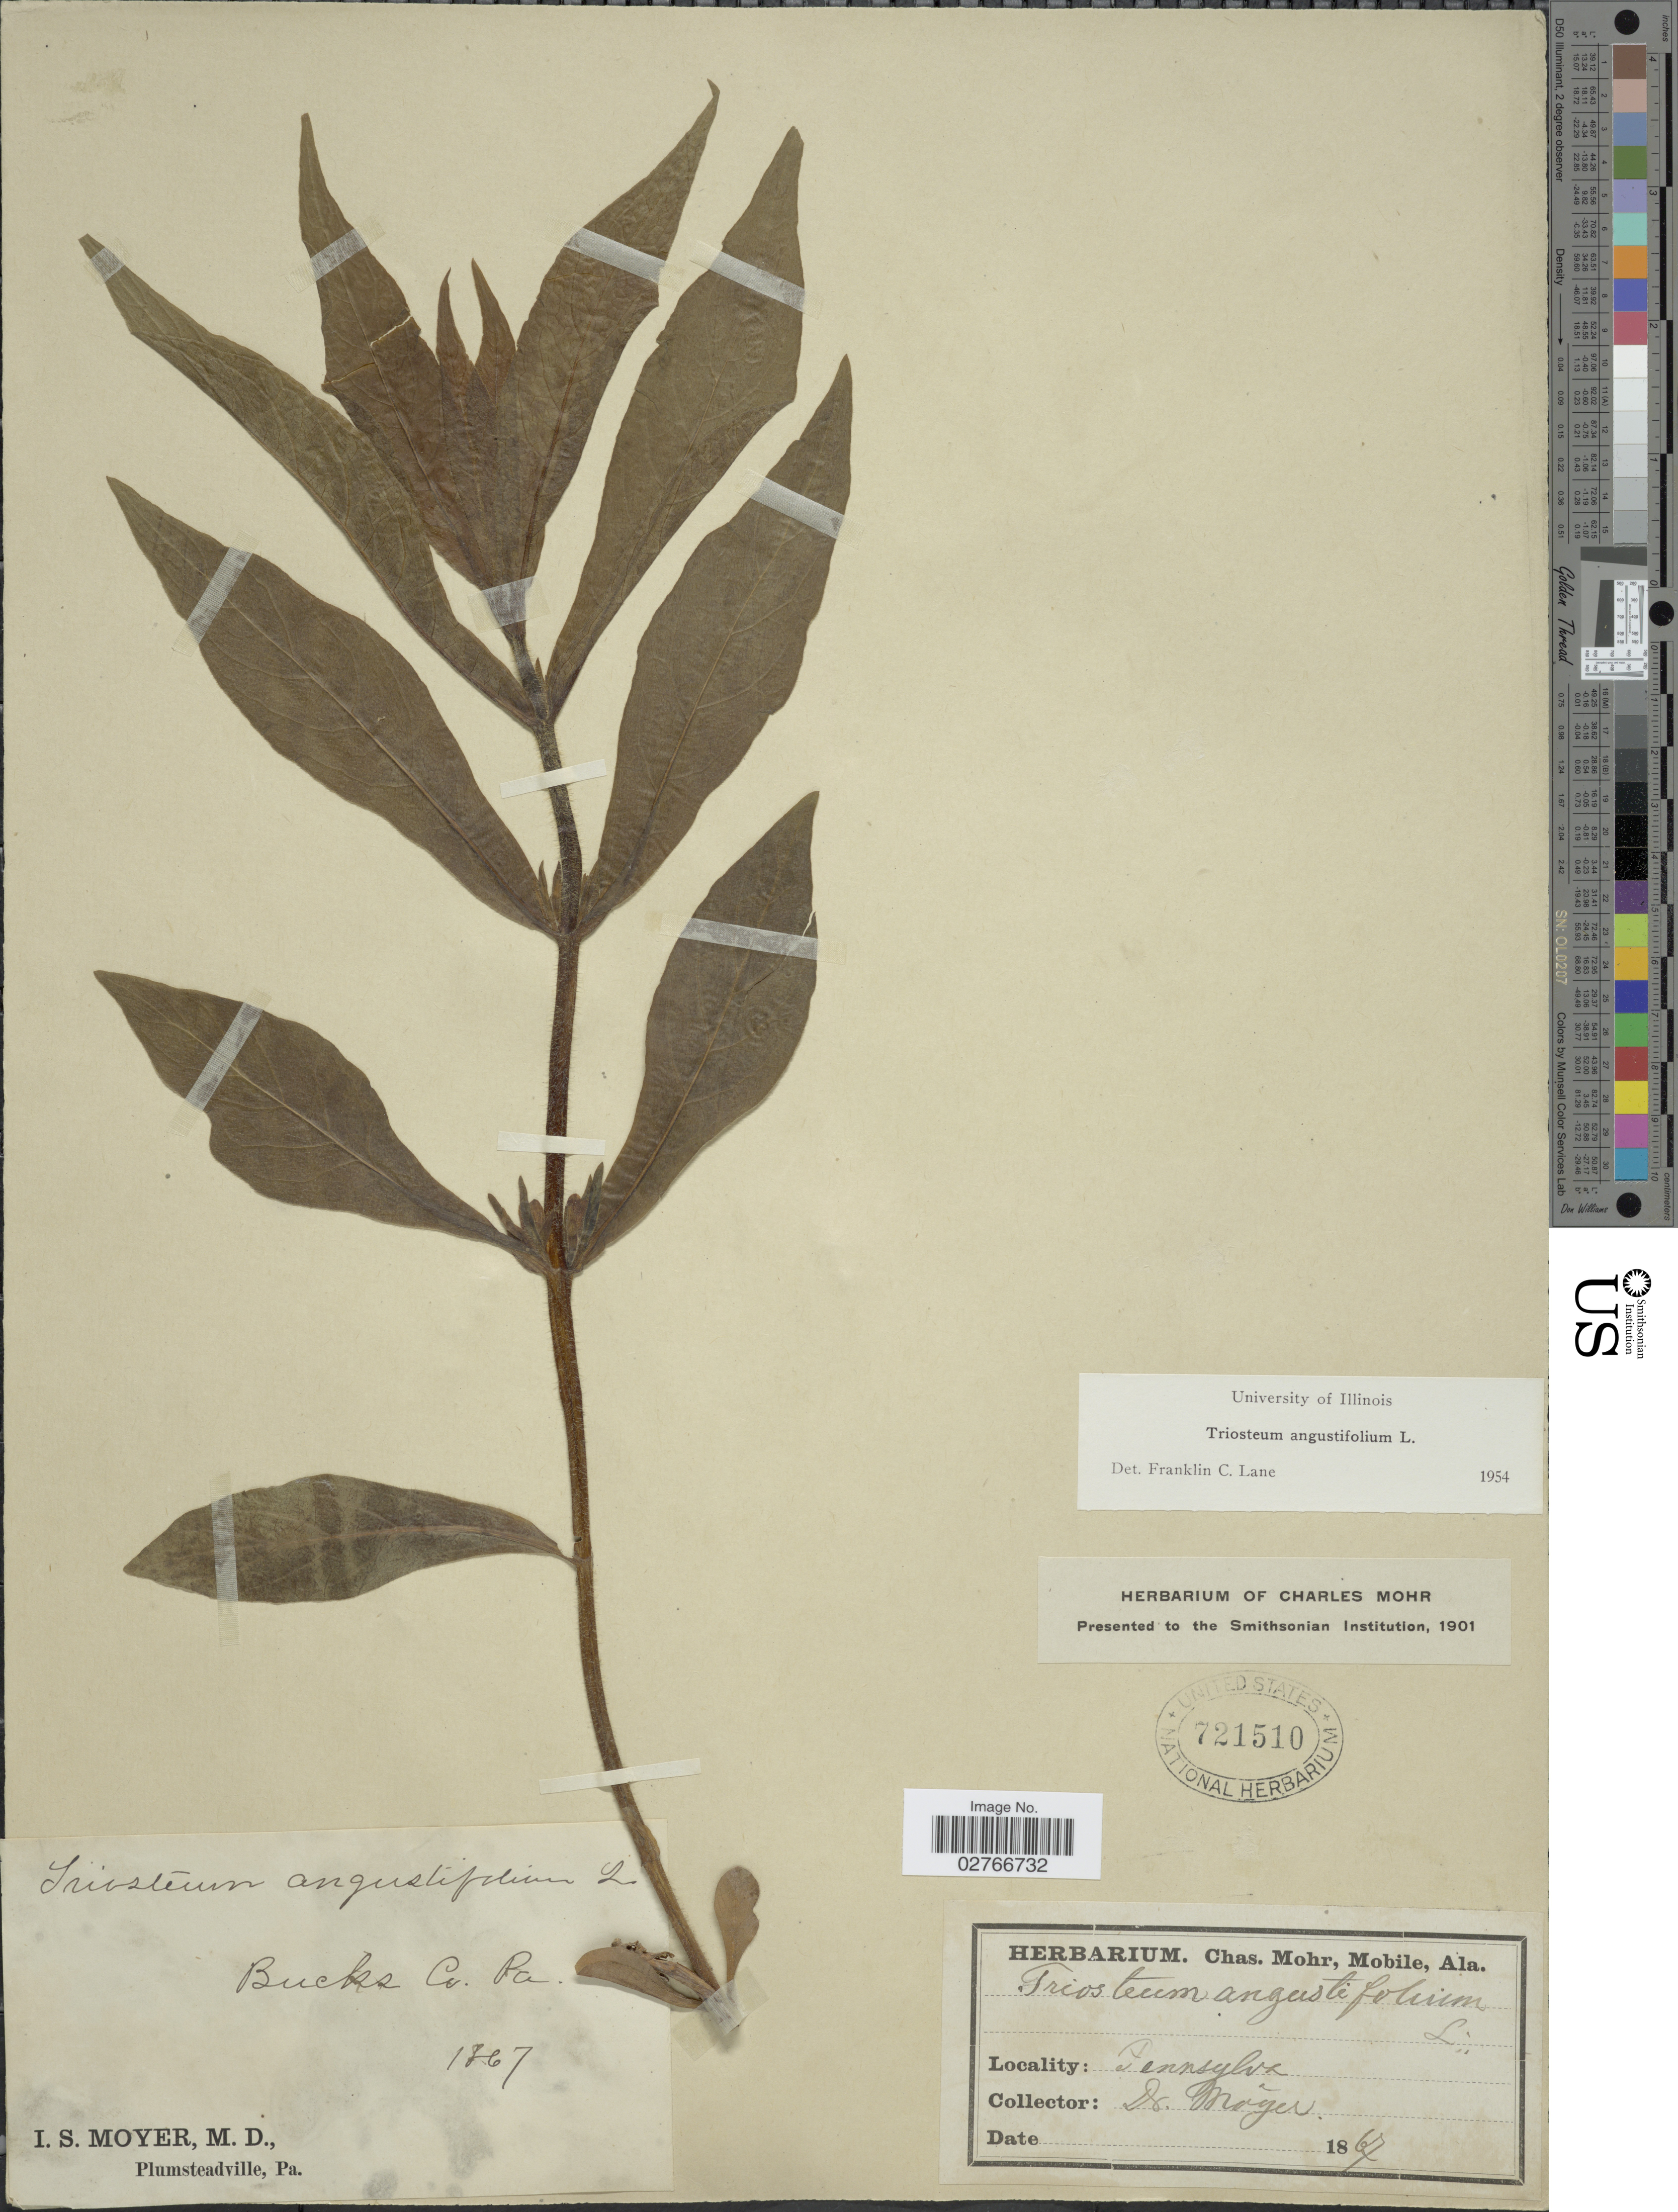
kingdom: Plantae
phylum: Tracheophyta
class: Magnoliopsida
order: Dipsacales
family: Caprifoliaceae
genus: Triosteum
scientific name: Triosteum angustifolium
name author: L.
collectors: I. S. Moyer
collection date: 1867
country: United States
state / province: Pennsylvania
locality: Bucks Co.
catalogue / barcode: US 721510